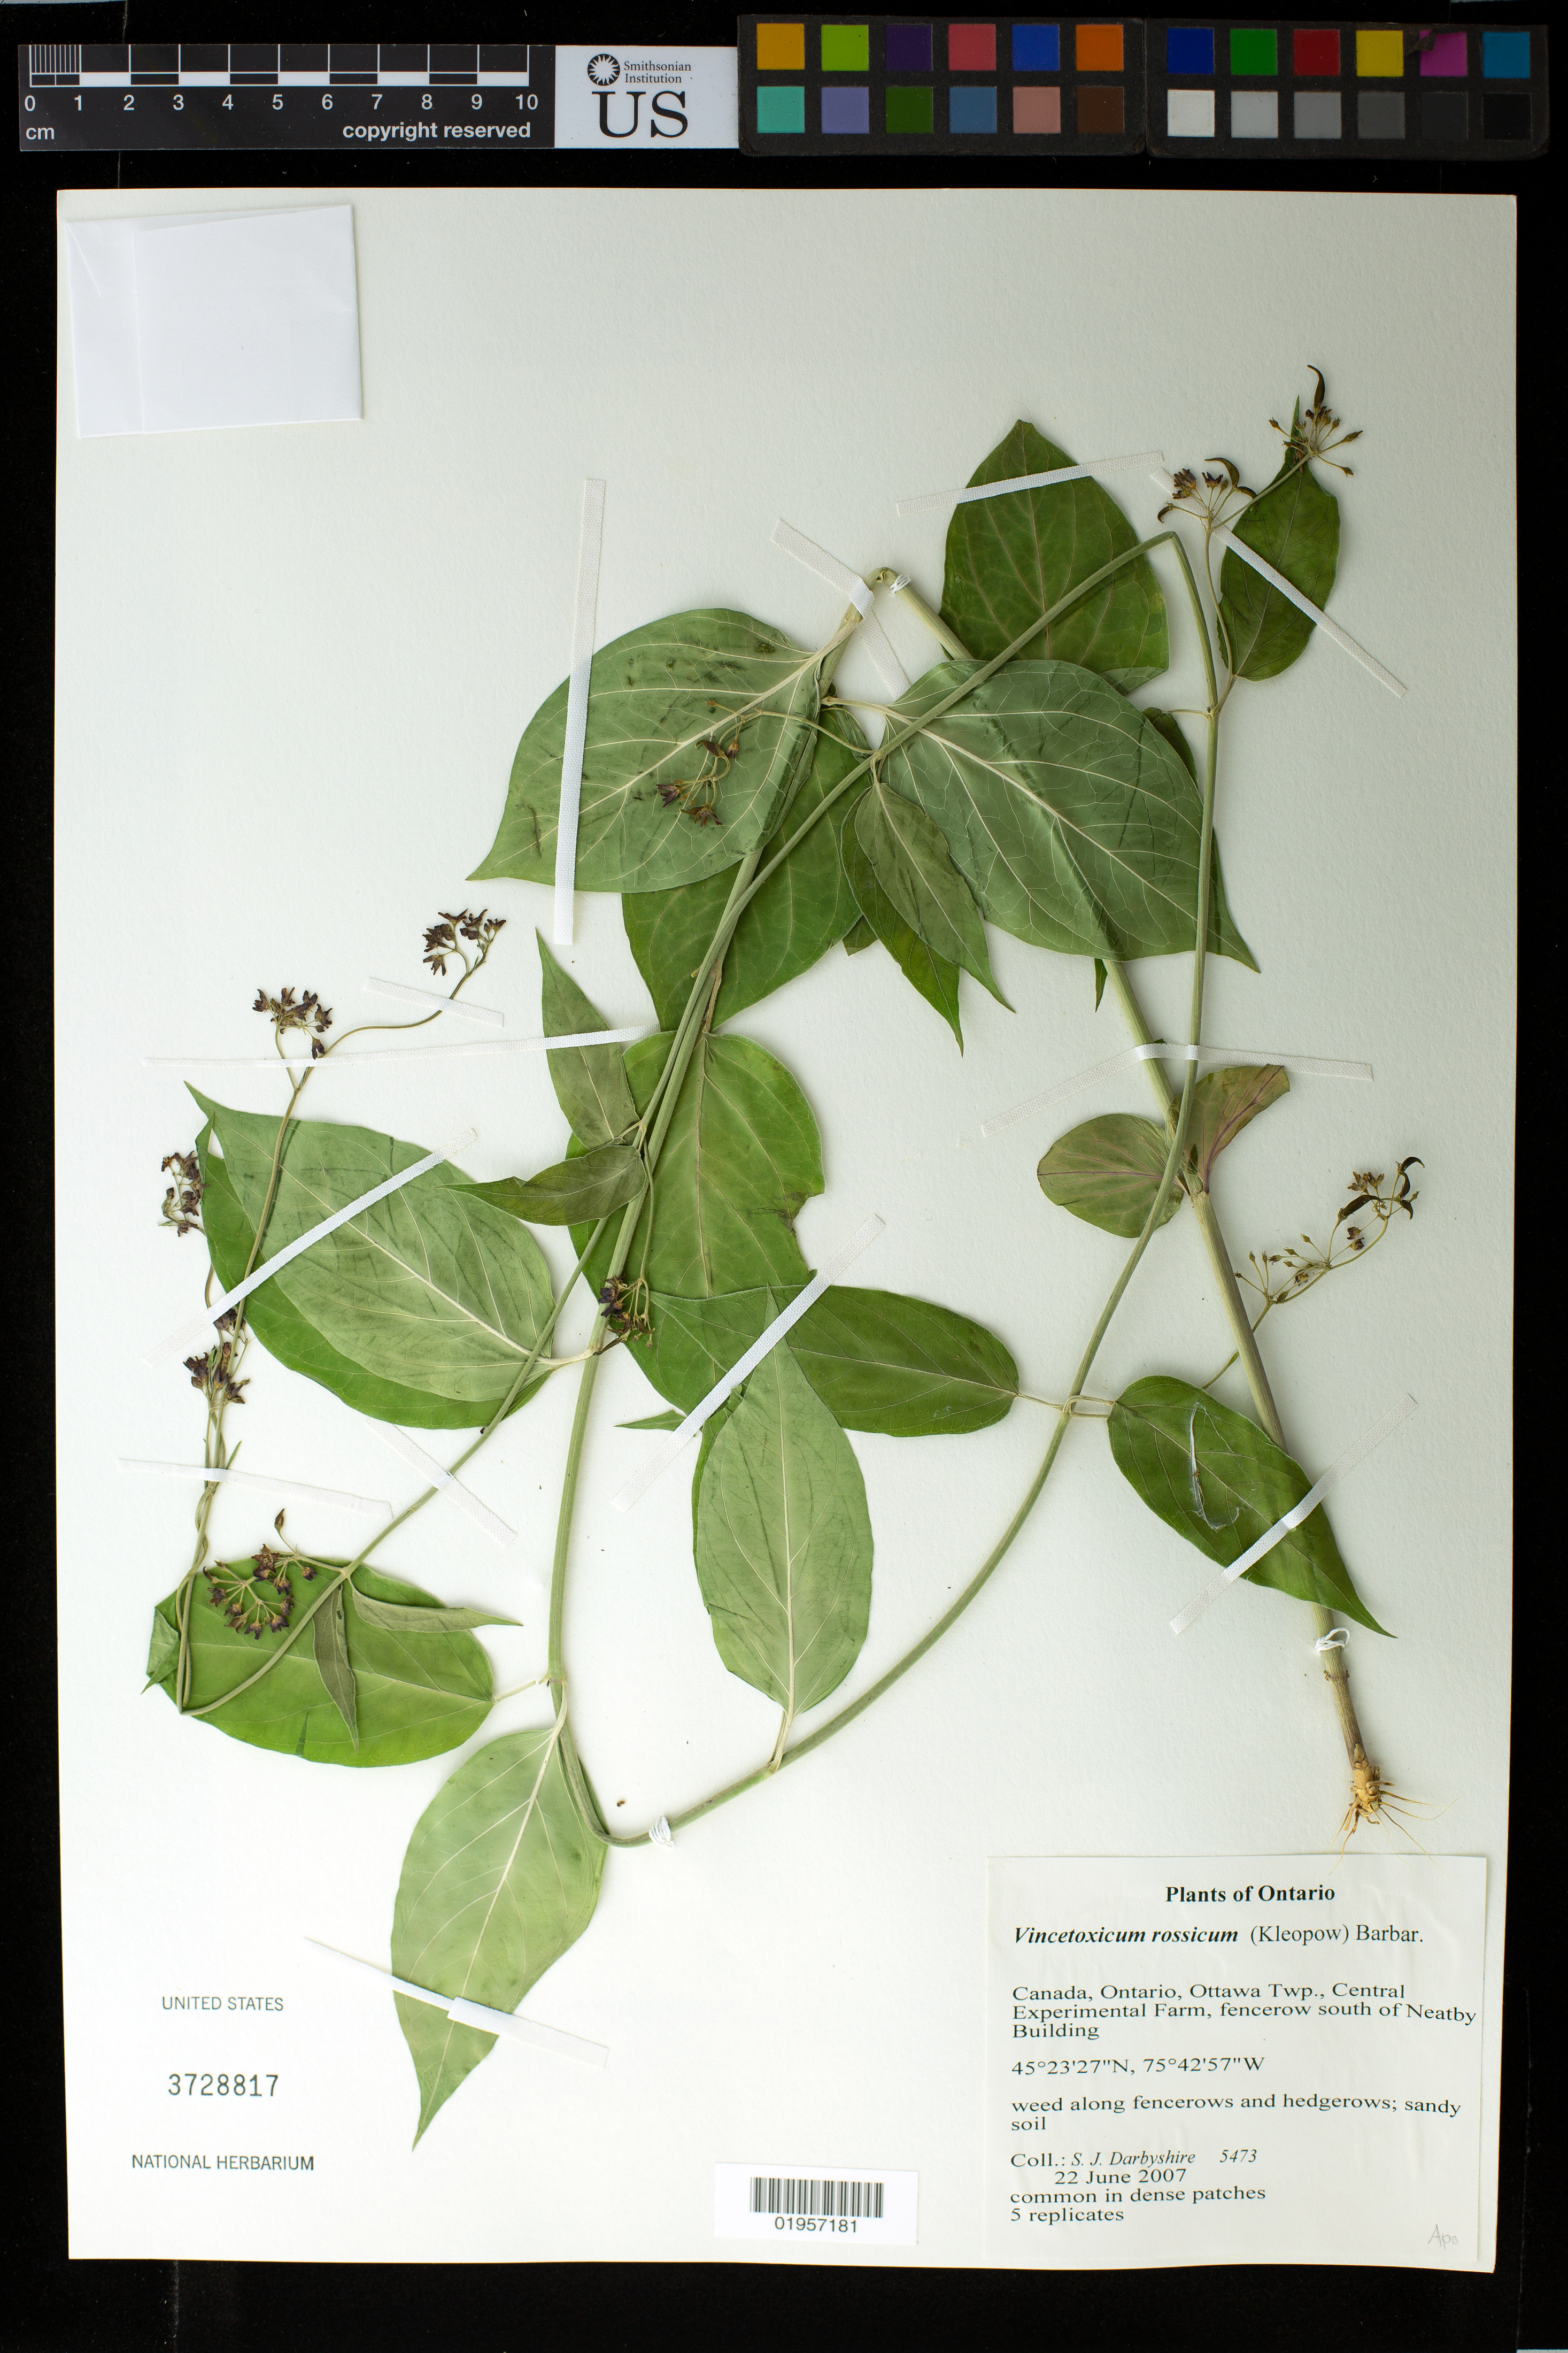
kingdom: Plantae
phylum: Tracheophyta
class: Magnoliopsida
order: Gentianales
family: Apocynaceae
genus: Vincetoxicum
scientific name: Vincetoxicum rossicum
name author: Barbar.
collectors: S. Darbyshire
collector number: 5473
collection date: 2007-06-22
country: Canada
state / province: Ontario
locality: Ottawa Twp. Central Experimental Farm, fencerow S of Neatby Building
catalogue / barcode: US 3728817